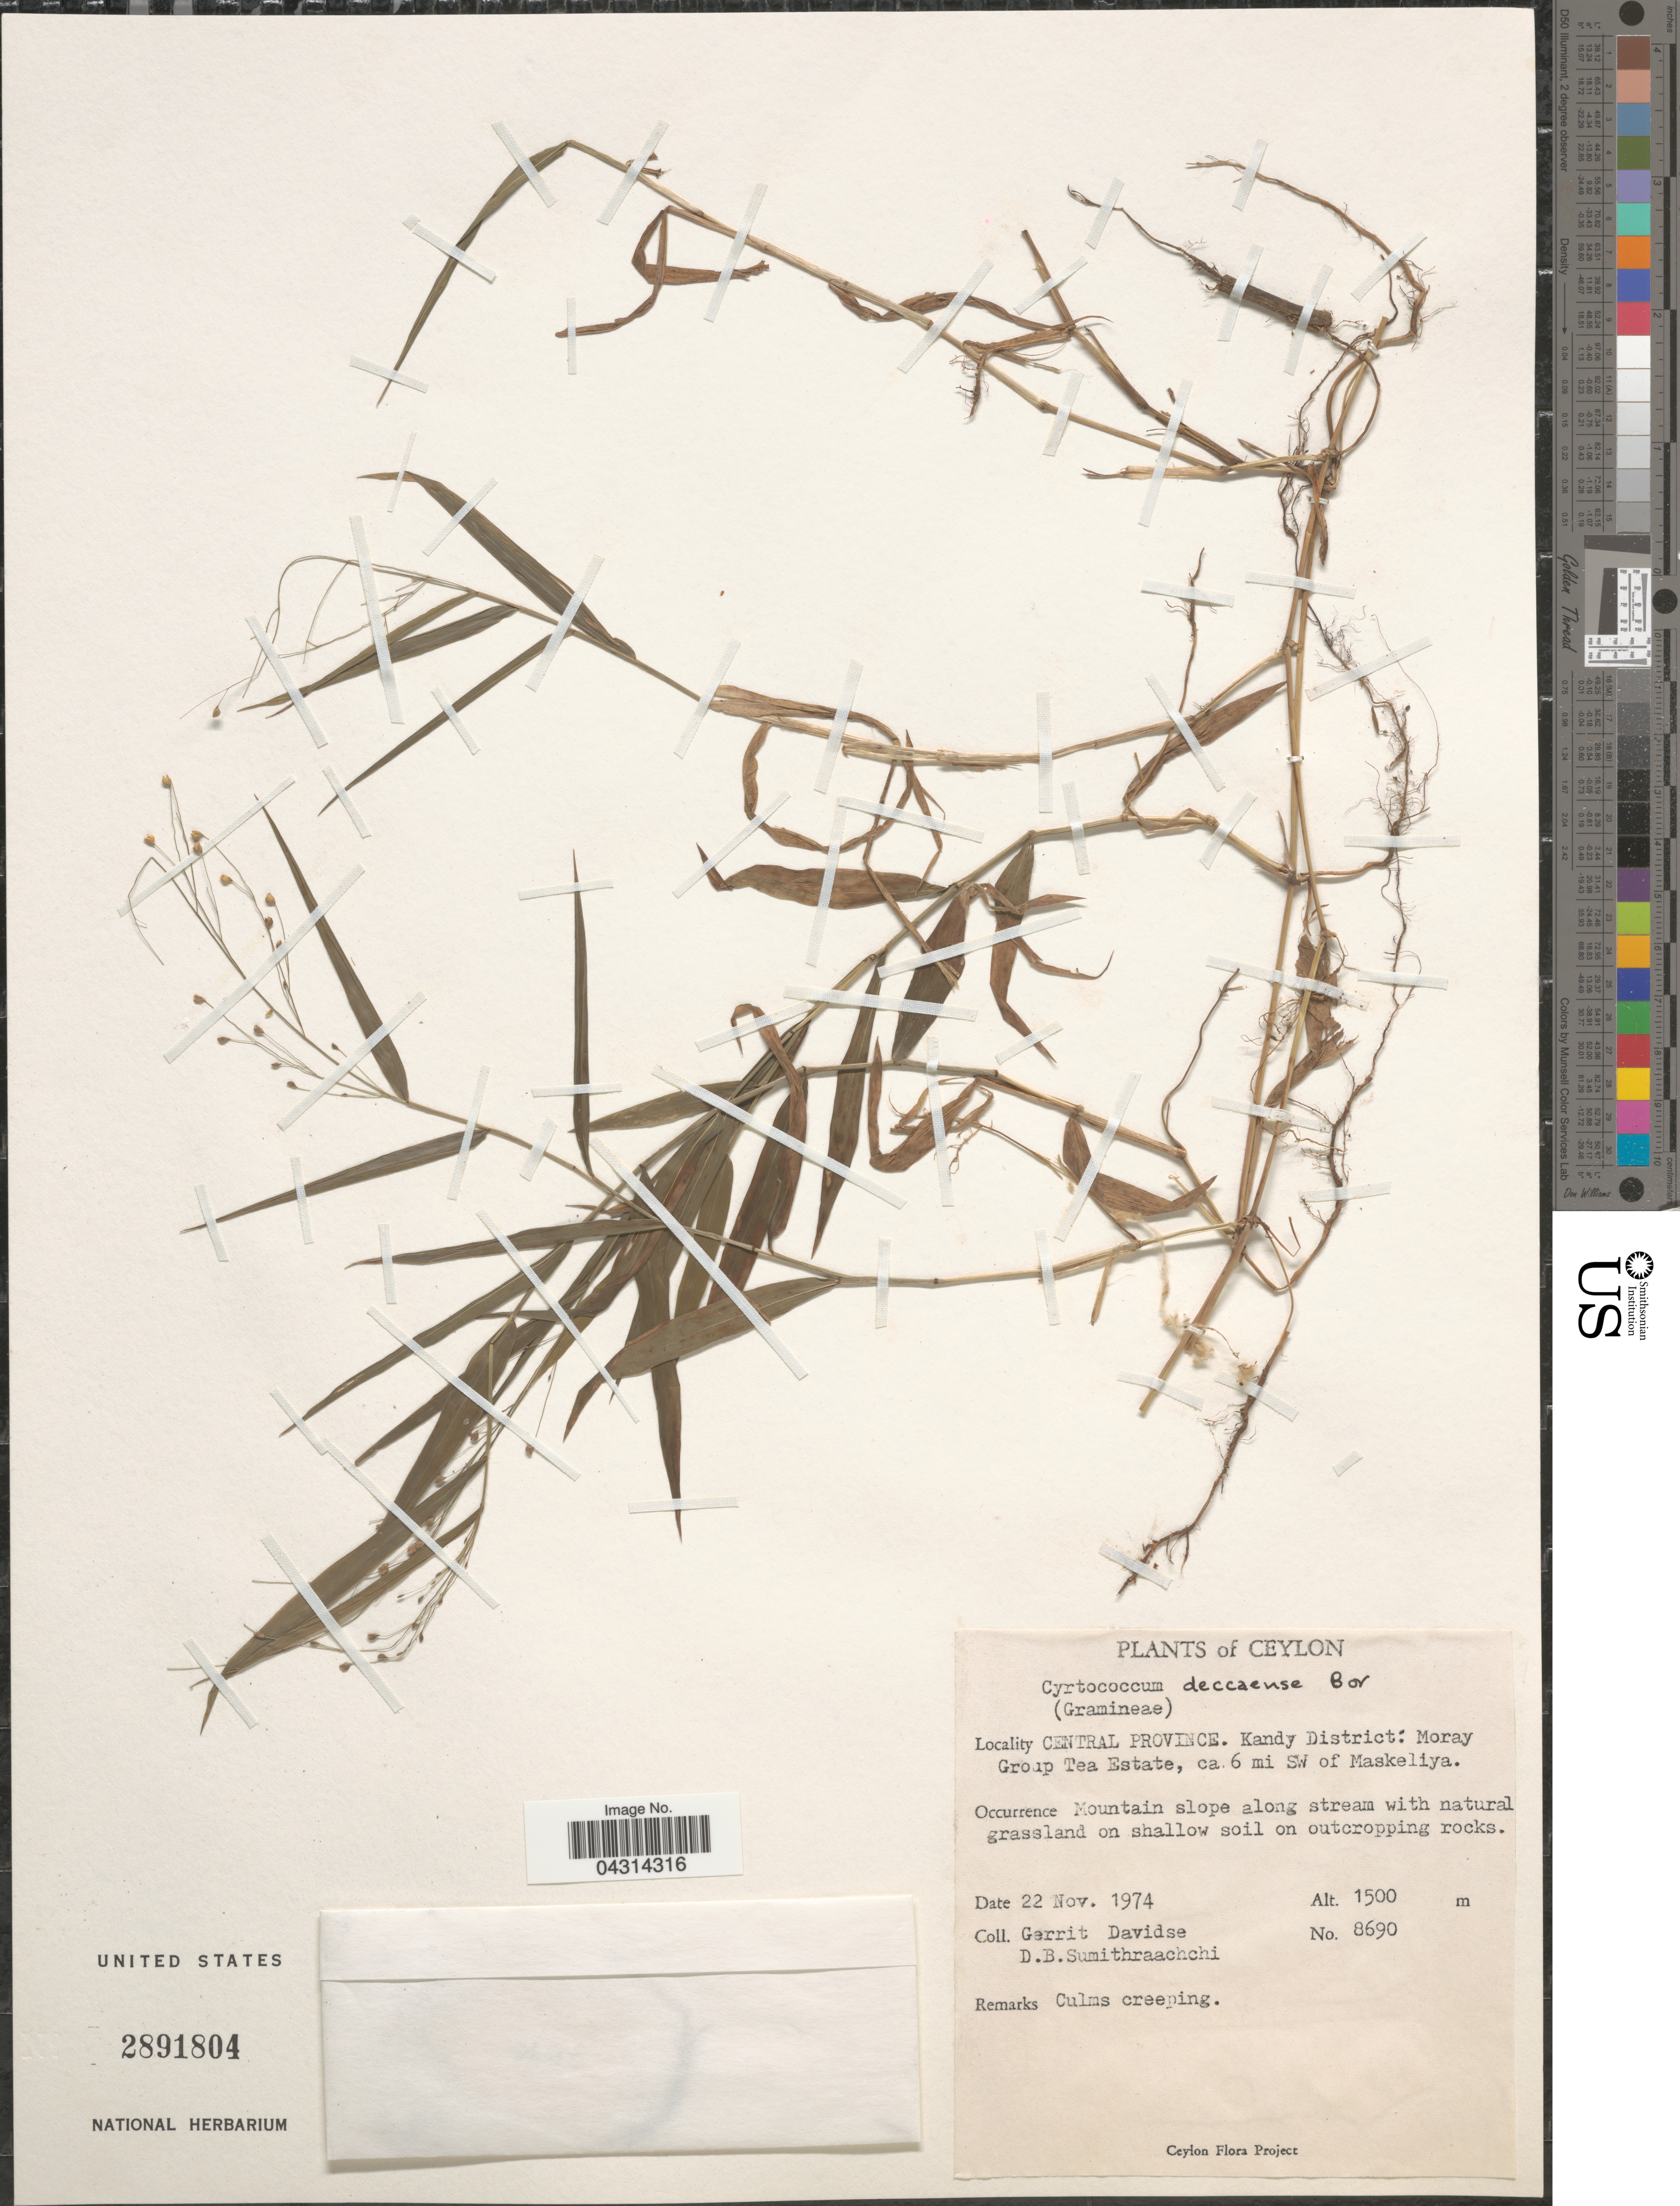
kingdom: Plantae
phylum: Tracheophyta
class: Liliopsida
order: Poales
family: Poaceae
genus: Cyrtococcum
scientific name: Cyrtococcum deccanense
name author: Bor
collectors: G. Davidse & D. B. Sumithraarachchi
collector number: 8690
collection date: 1974-11-22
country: Sri Lanka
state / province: Central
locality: Ceylon. Kandy District: Moray Group Tea Estate, ca. 6 mi SW of Maskeliya.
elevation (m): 1500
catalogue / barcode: US 2891804